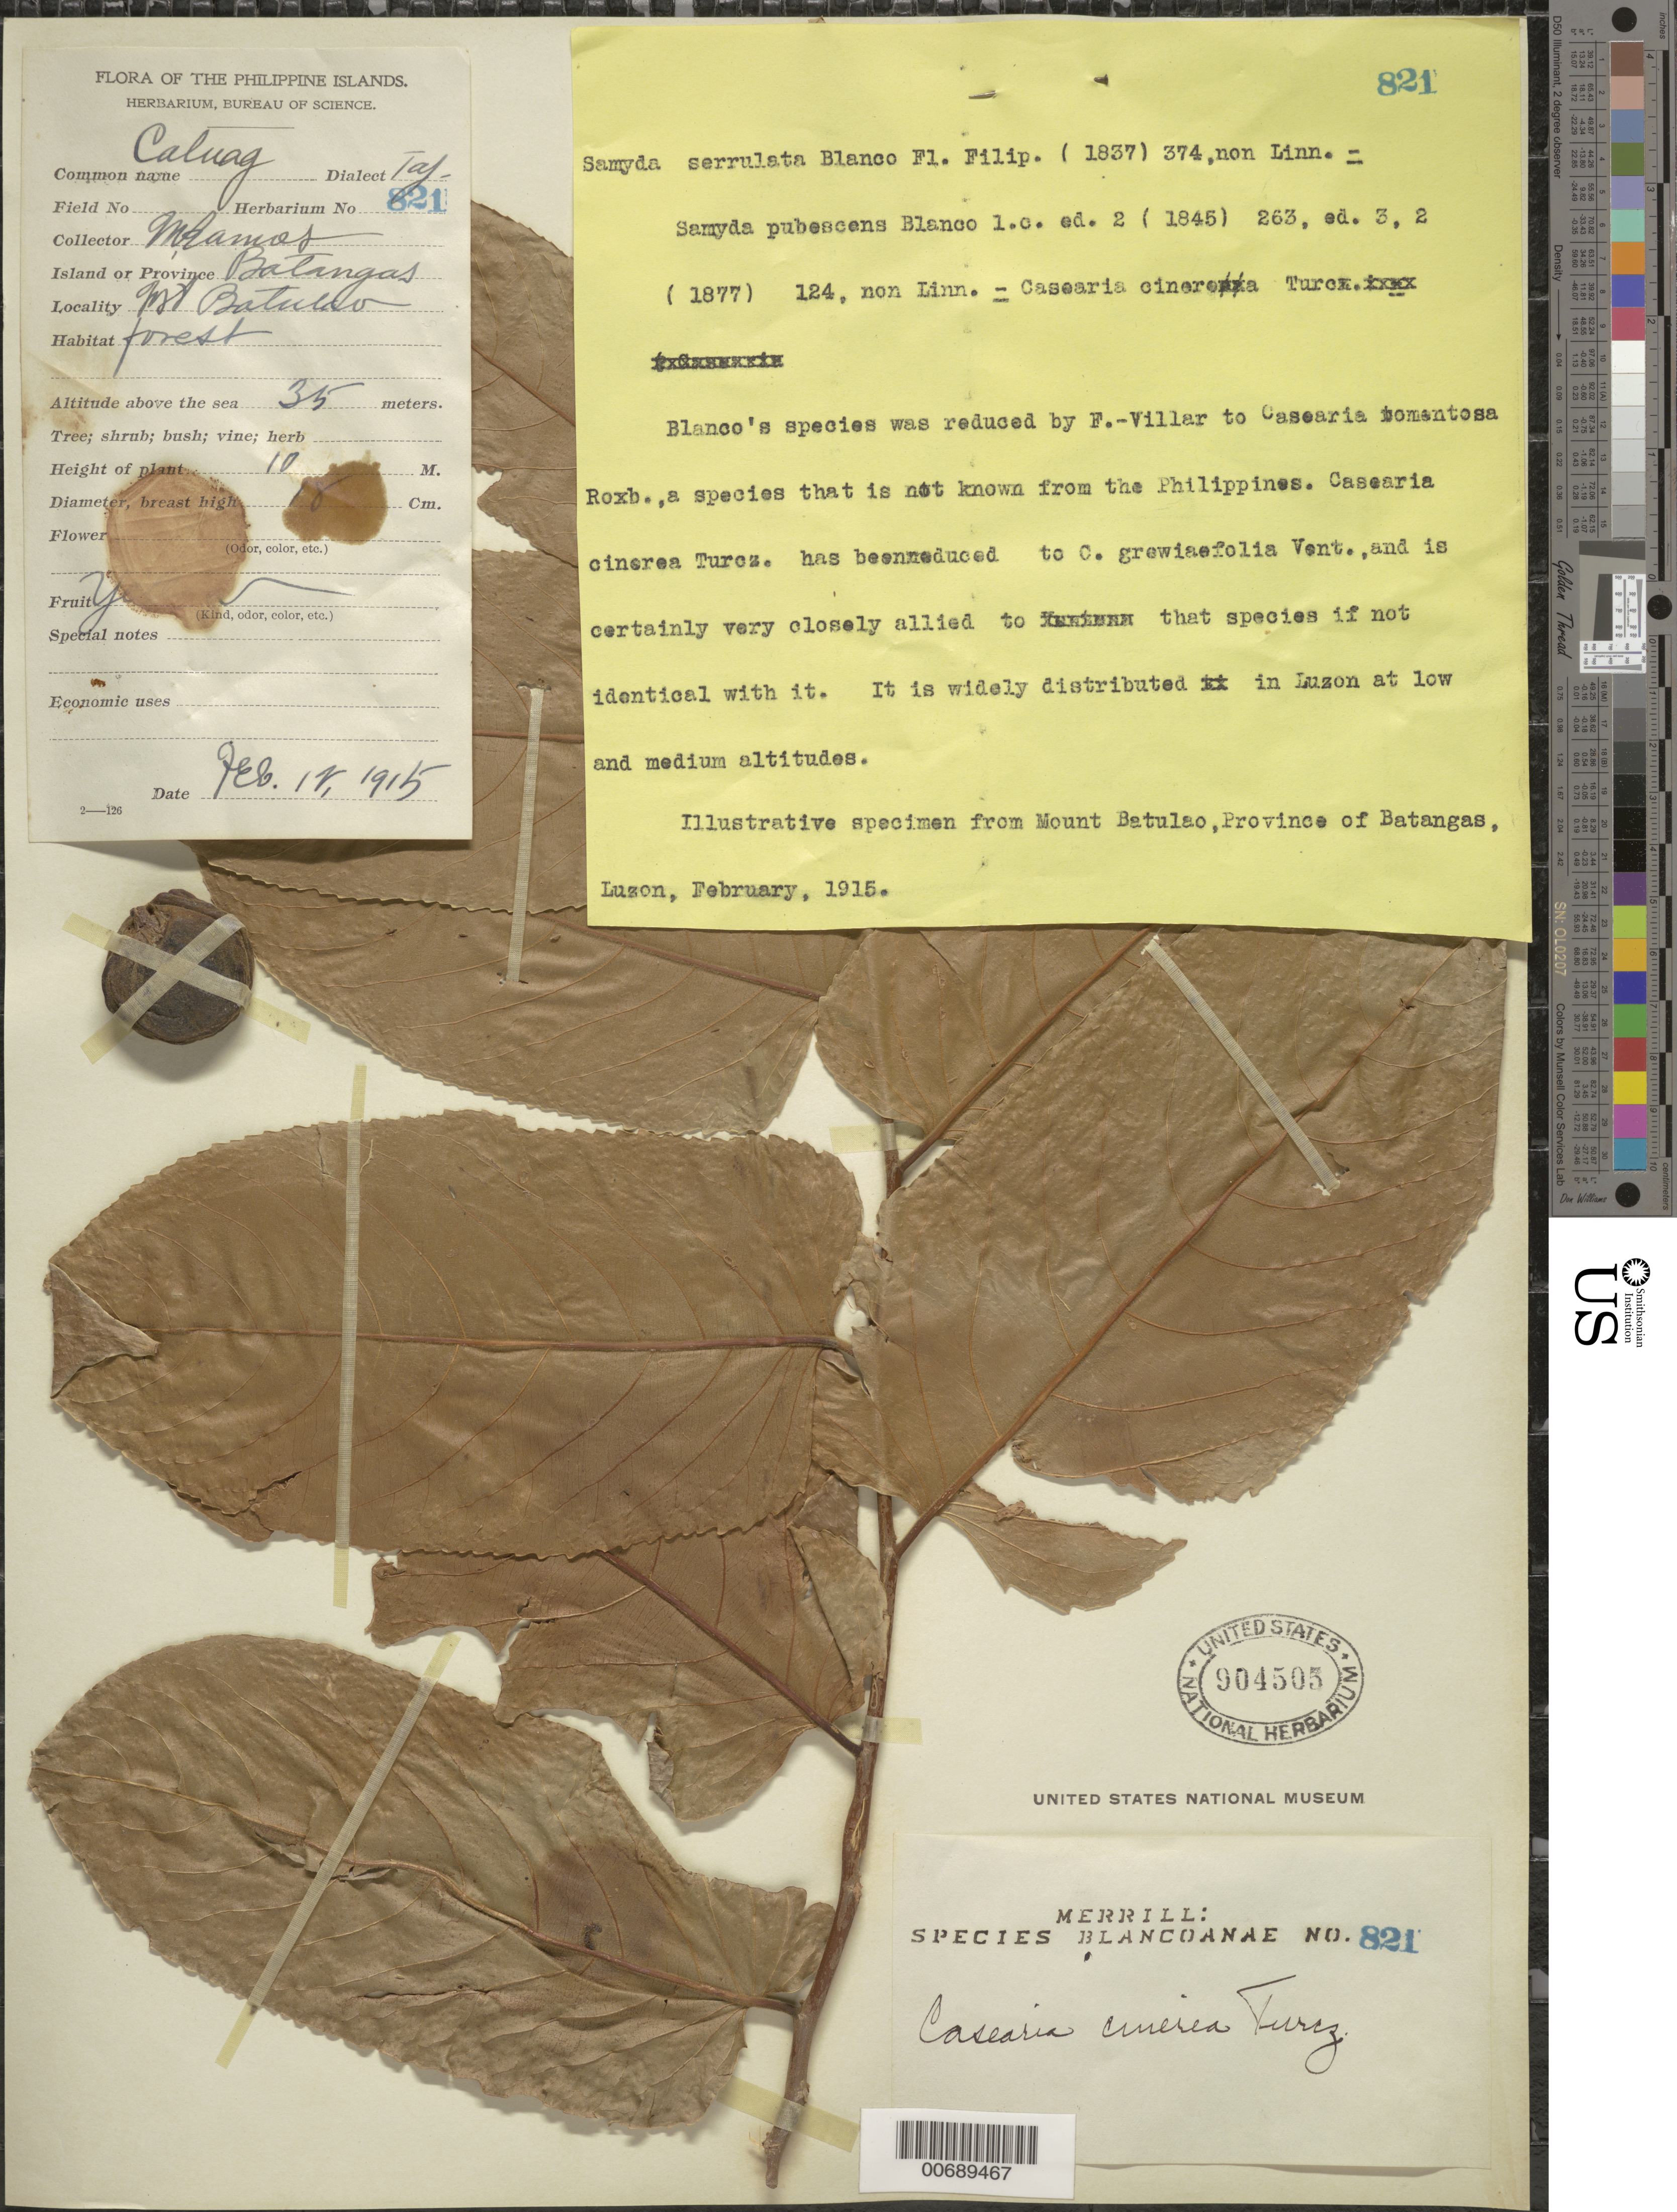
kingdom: Plantae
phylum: Tracheophyta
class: Magnoliopsida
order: Malpighiales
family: Salicaceae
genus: Casearia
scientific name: Casearia cinerea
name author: Turcz.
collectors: M. Ramos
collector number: Sp. Blancoan. 0821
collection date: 1915-02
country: Philippines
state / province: Calabarzon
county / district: Batangas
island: Luzon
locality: Mt. Batulao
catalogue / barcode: US 904505